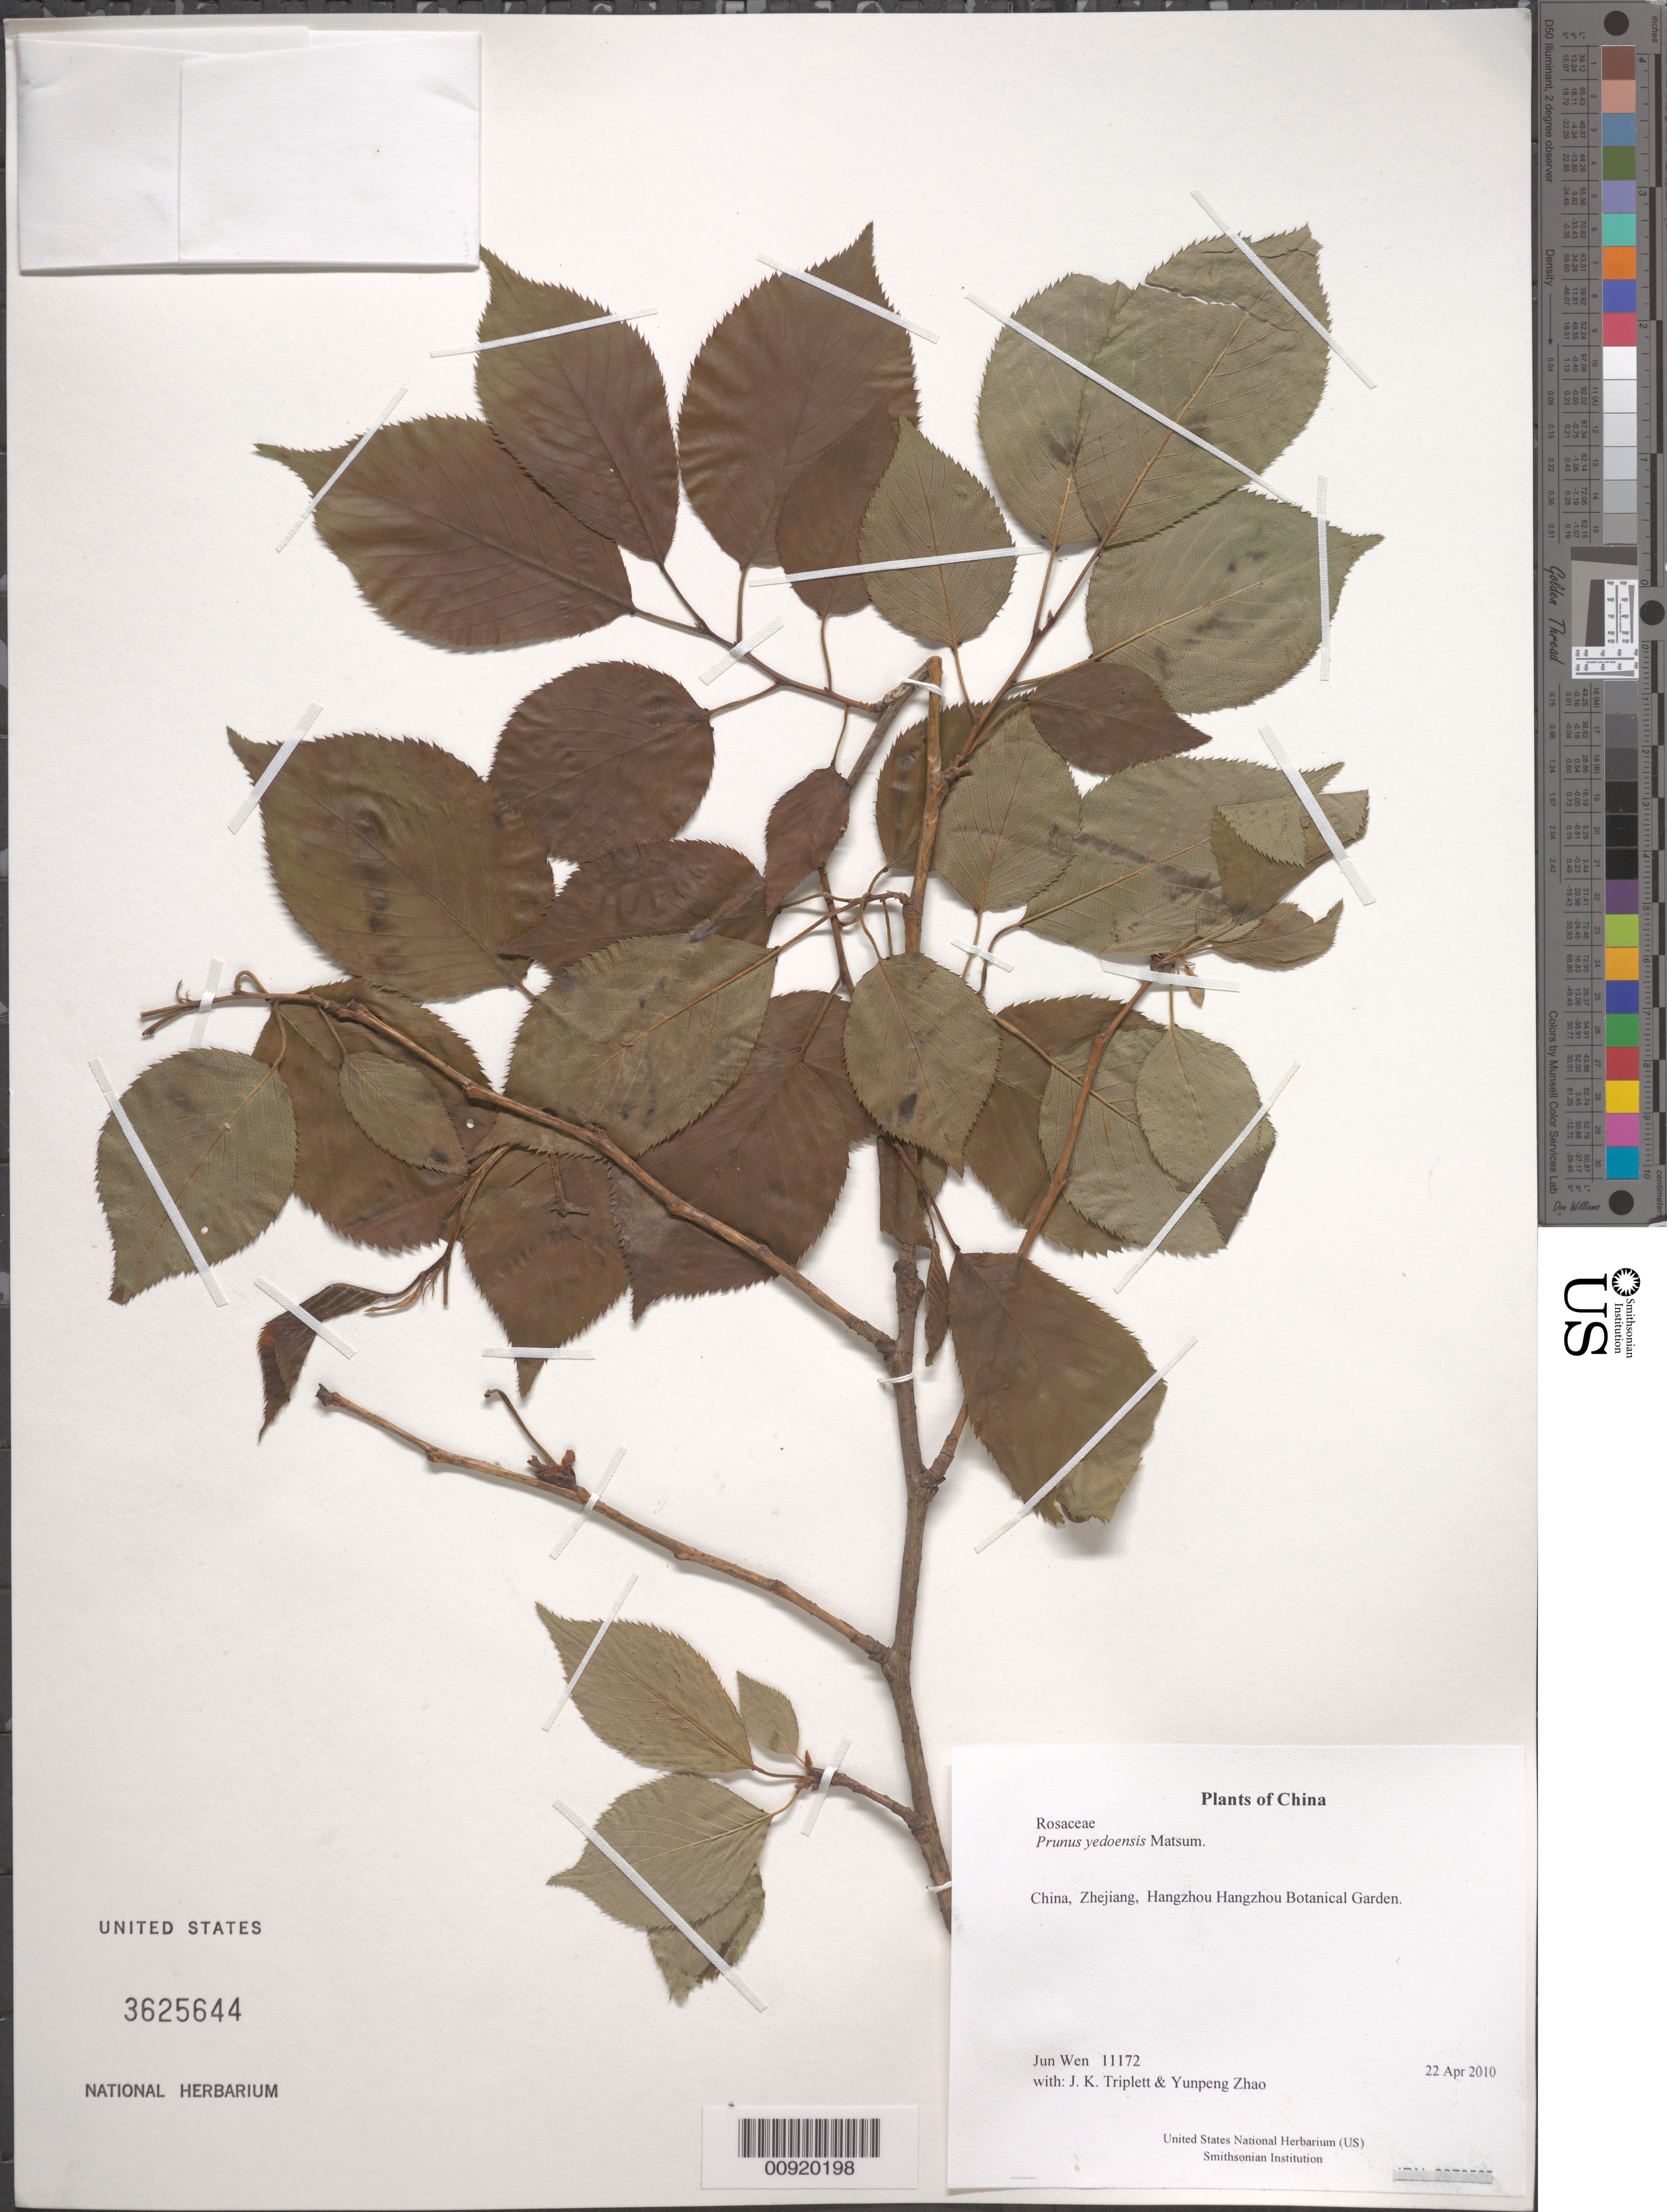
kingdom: Plantae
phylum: Tracheophyta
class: Magnoliopsida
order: Rosales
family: Rosaceae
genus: Prunus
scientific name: Prunus yedoensis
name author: Matsum.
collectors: J. Wen, J. K. Triplett & Yunpeng Zhao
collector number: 11172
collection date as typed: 22 Apr 2010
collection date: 2010-04-22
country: China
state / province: Zhejiang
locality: Hangzhou Hangzhou Botanical Garden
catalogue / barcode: US 3625644